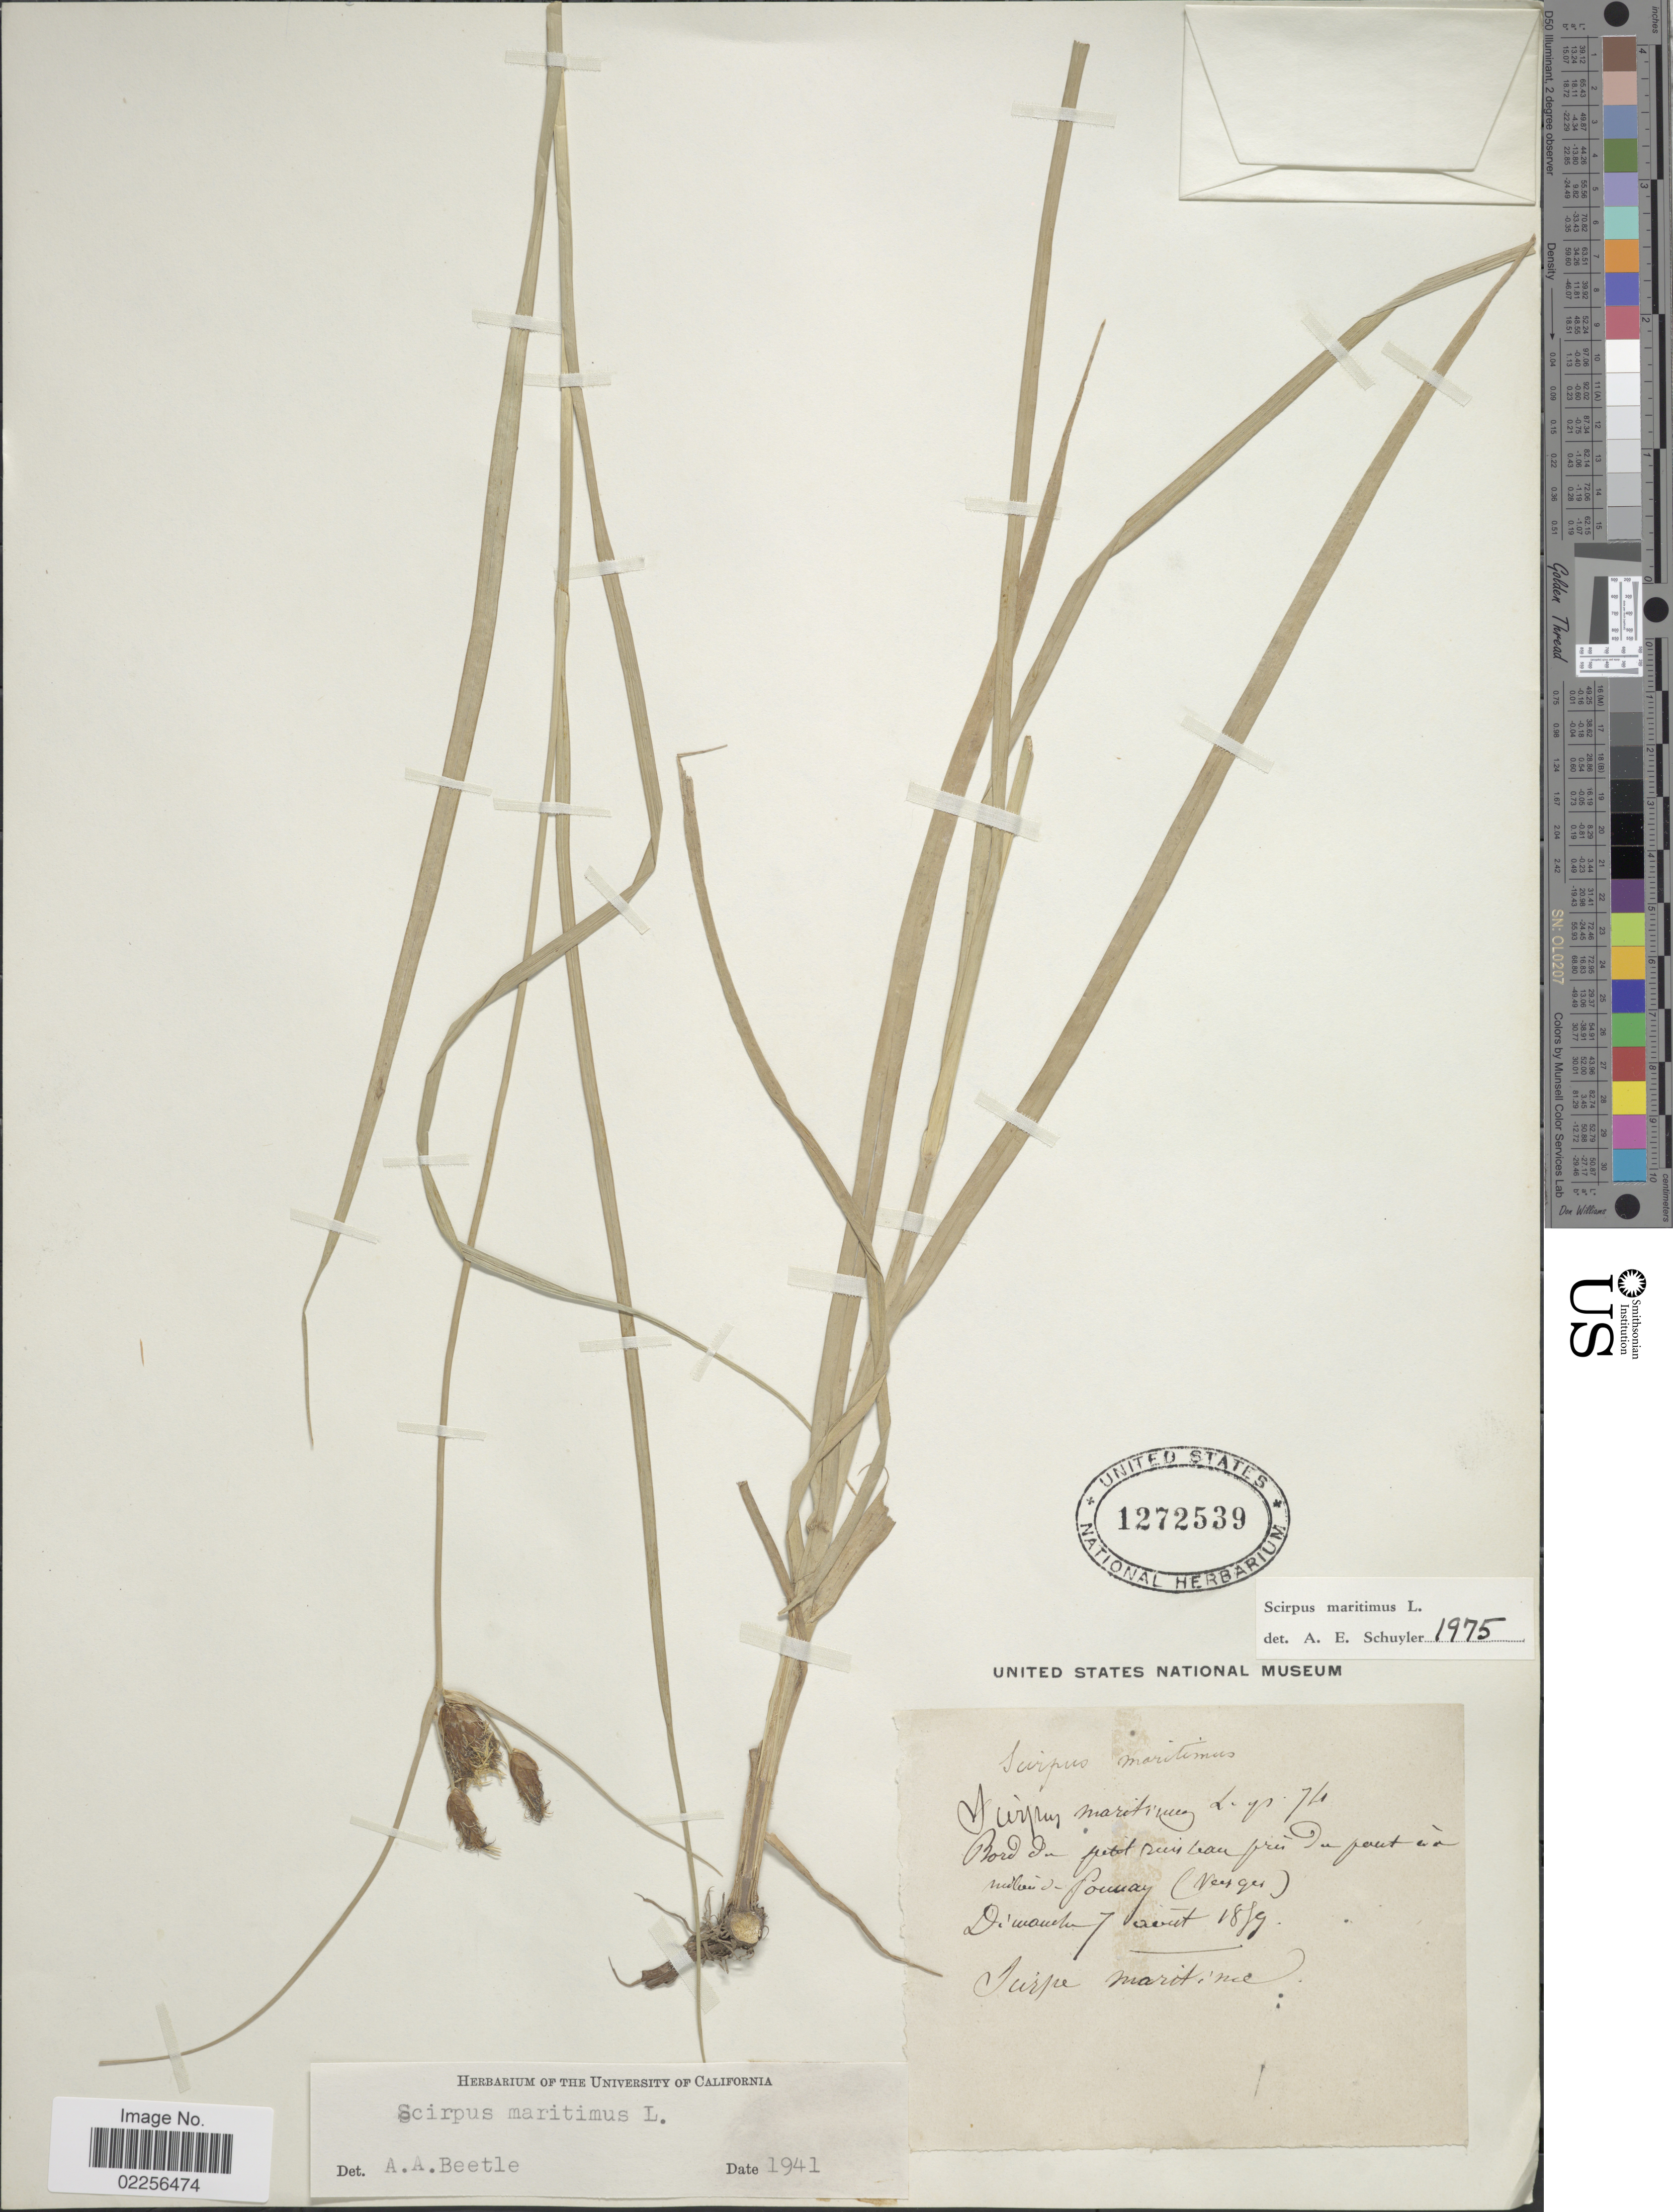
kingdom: Plantae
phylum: Tracheophyta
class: Liliopsida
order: Poales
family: Cyperaceae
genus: Bolboschoenus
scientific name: Bolboschoenus maritimus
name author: (L.) Palla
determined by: Strong, Mark T., (BOT), Smithsonian Institution - National Museum of Natural History (UNITED STATES)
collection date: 1879-08-07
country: France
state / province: Grand Est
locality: Pres du pont e a [illegible text] Pomay (Nerges)[interpreted]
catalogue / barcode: US 1272539